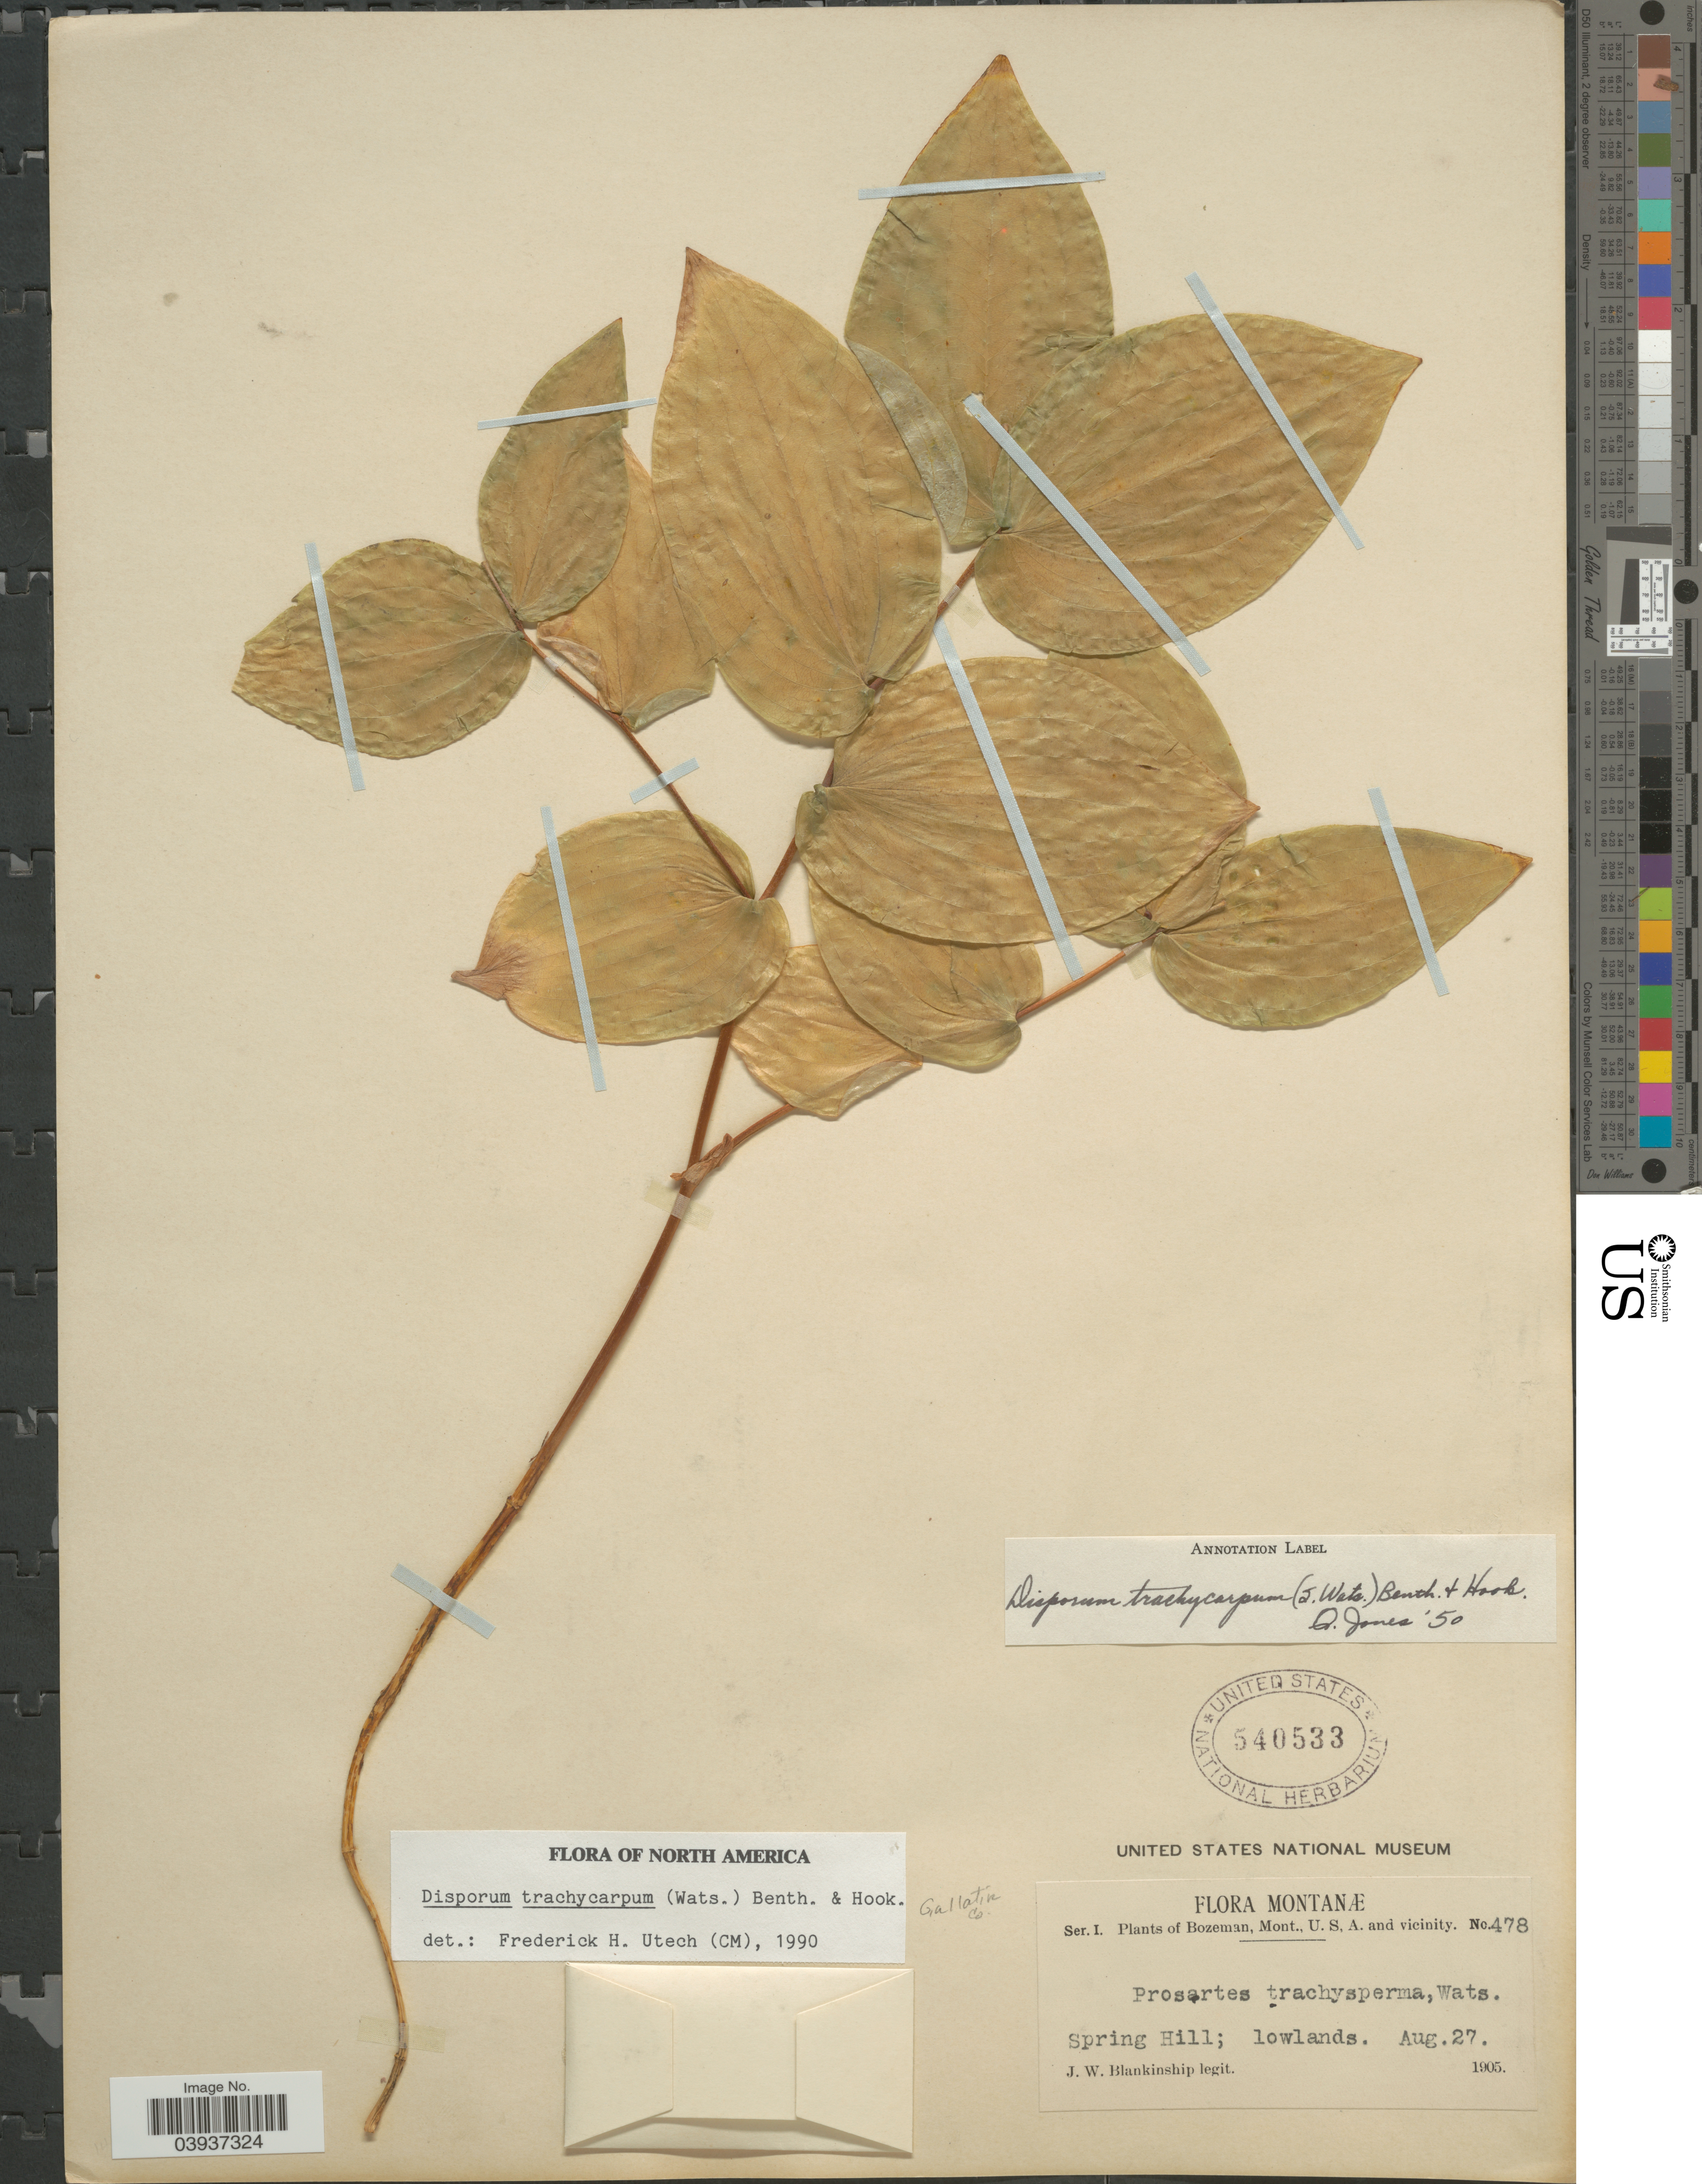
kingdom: Plantae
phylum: Tracheophyta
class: Liliopsida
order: Liliales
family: Colchicaceae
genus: Disporum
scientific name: Disporum trachycarpum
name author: (S. Watson) Benth. & Hook. f.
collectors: J. W. Blankinship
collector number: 478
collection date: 1905-08-27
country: United States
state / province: Montana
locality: Bozeman, Mont., U.S, A. and vicinity. Spring Hill; lowlands. Gallatin Co.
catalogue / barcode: US 540533